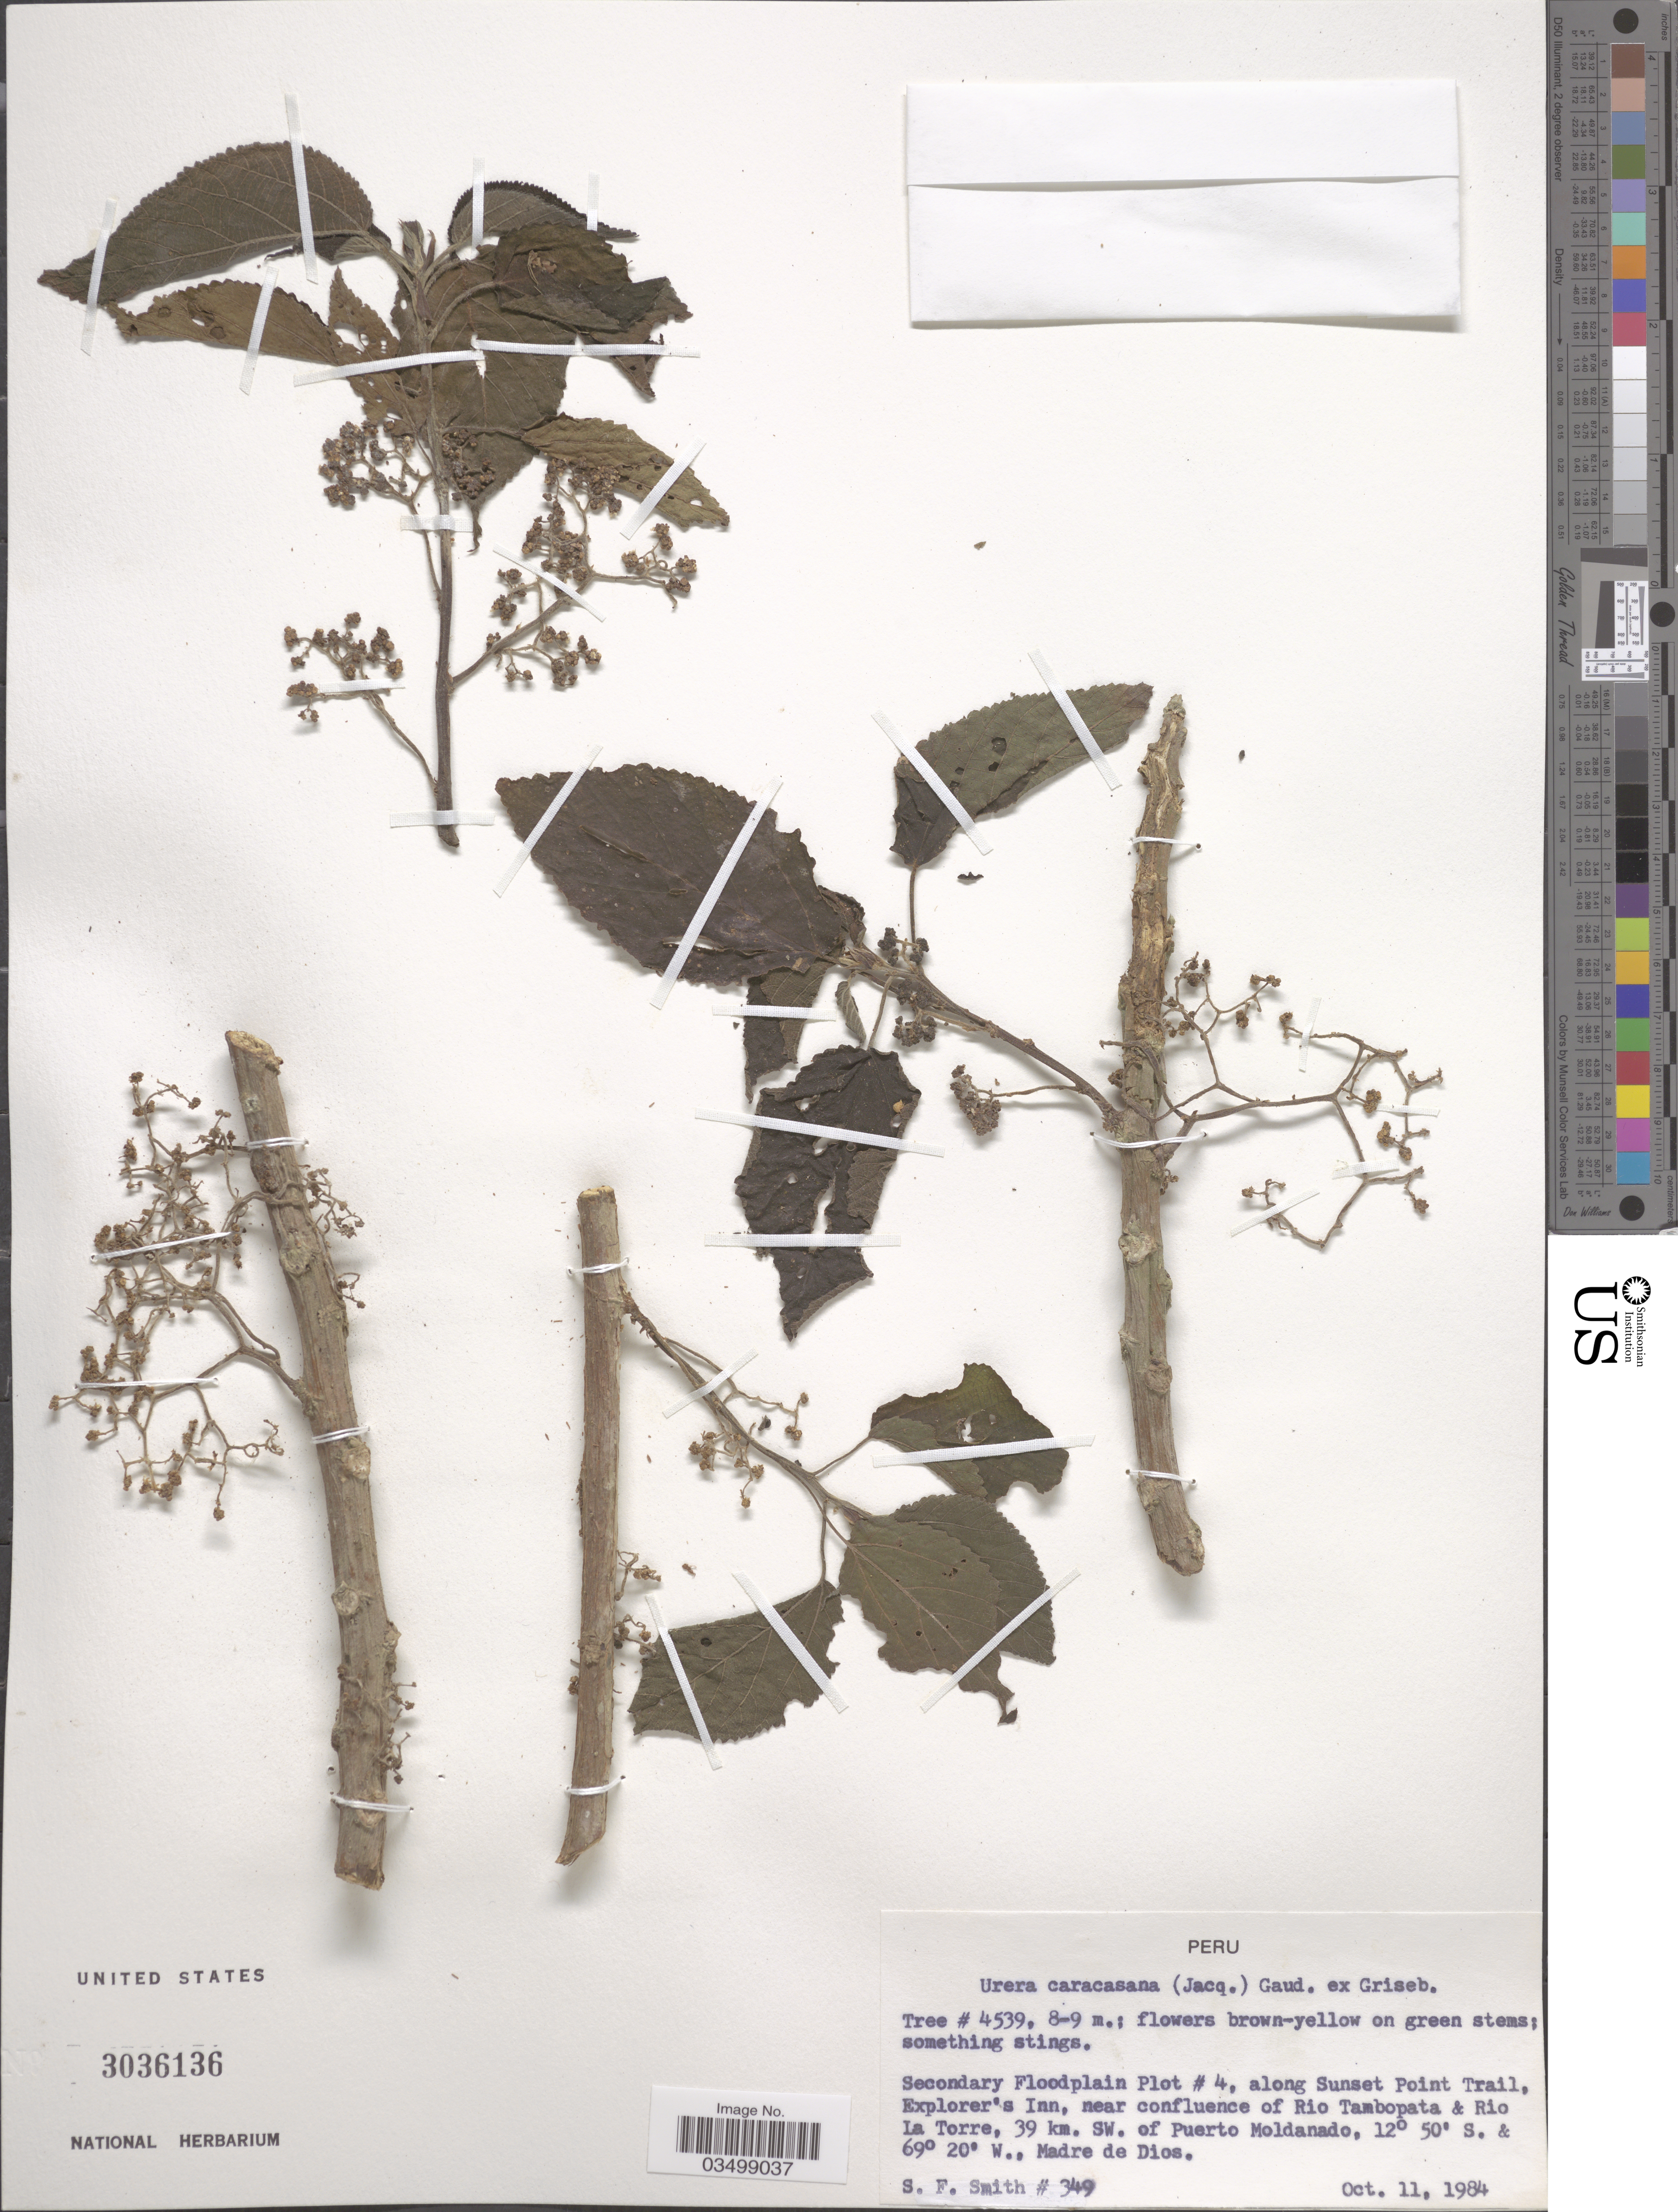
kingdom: Plantae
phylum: Tracheophyta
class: Magnoliopsida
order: Rosales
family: Urticaceae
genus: Urera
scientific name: Urera caracasana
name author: (Jacq.) Gaudich. ex Griseb.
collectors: S.F. Smith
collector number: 349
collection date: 1984-10-11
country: Peru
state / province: Madre de Dios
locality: Secondary Floodplain Plot # 4, along Sunset Point Trail, Explorer's Inn, near confluence of Rio Tambopata & Rio La Torre, 39 km. SW. of Puerto Moldanado.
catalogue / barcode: US 3036136